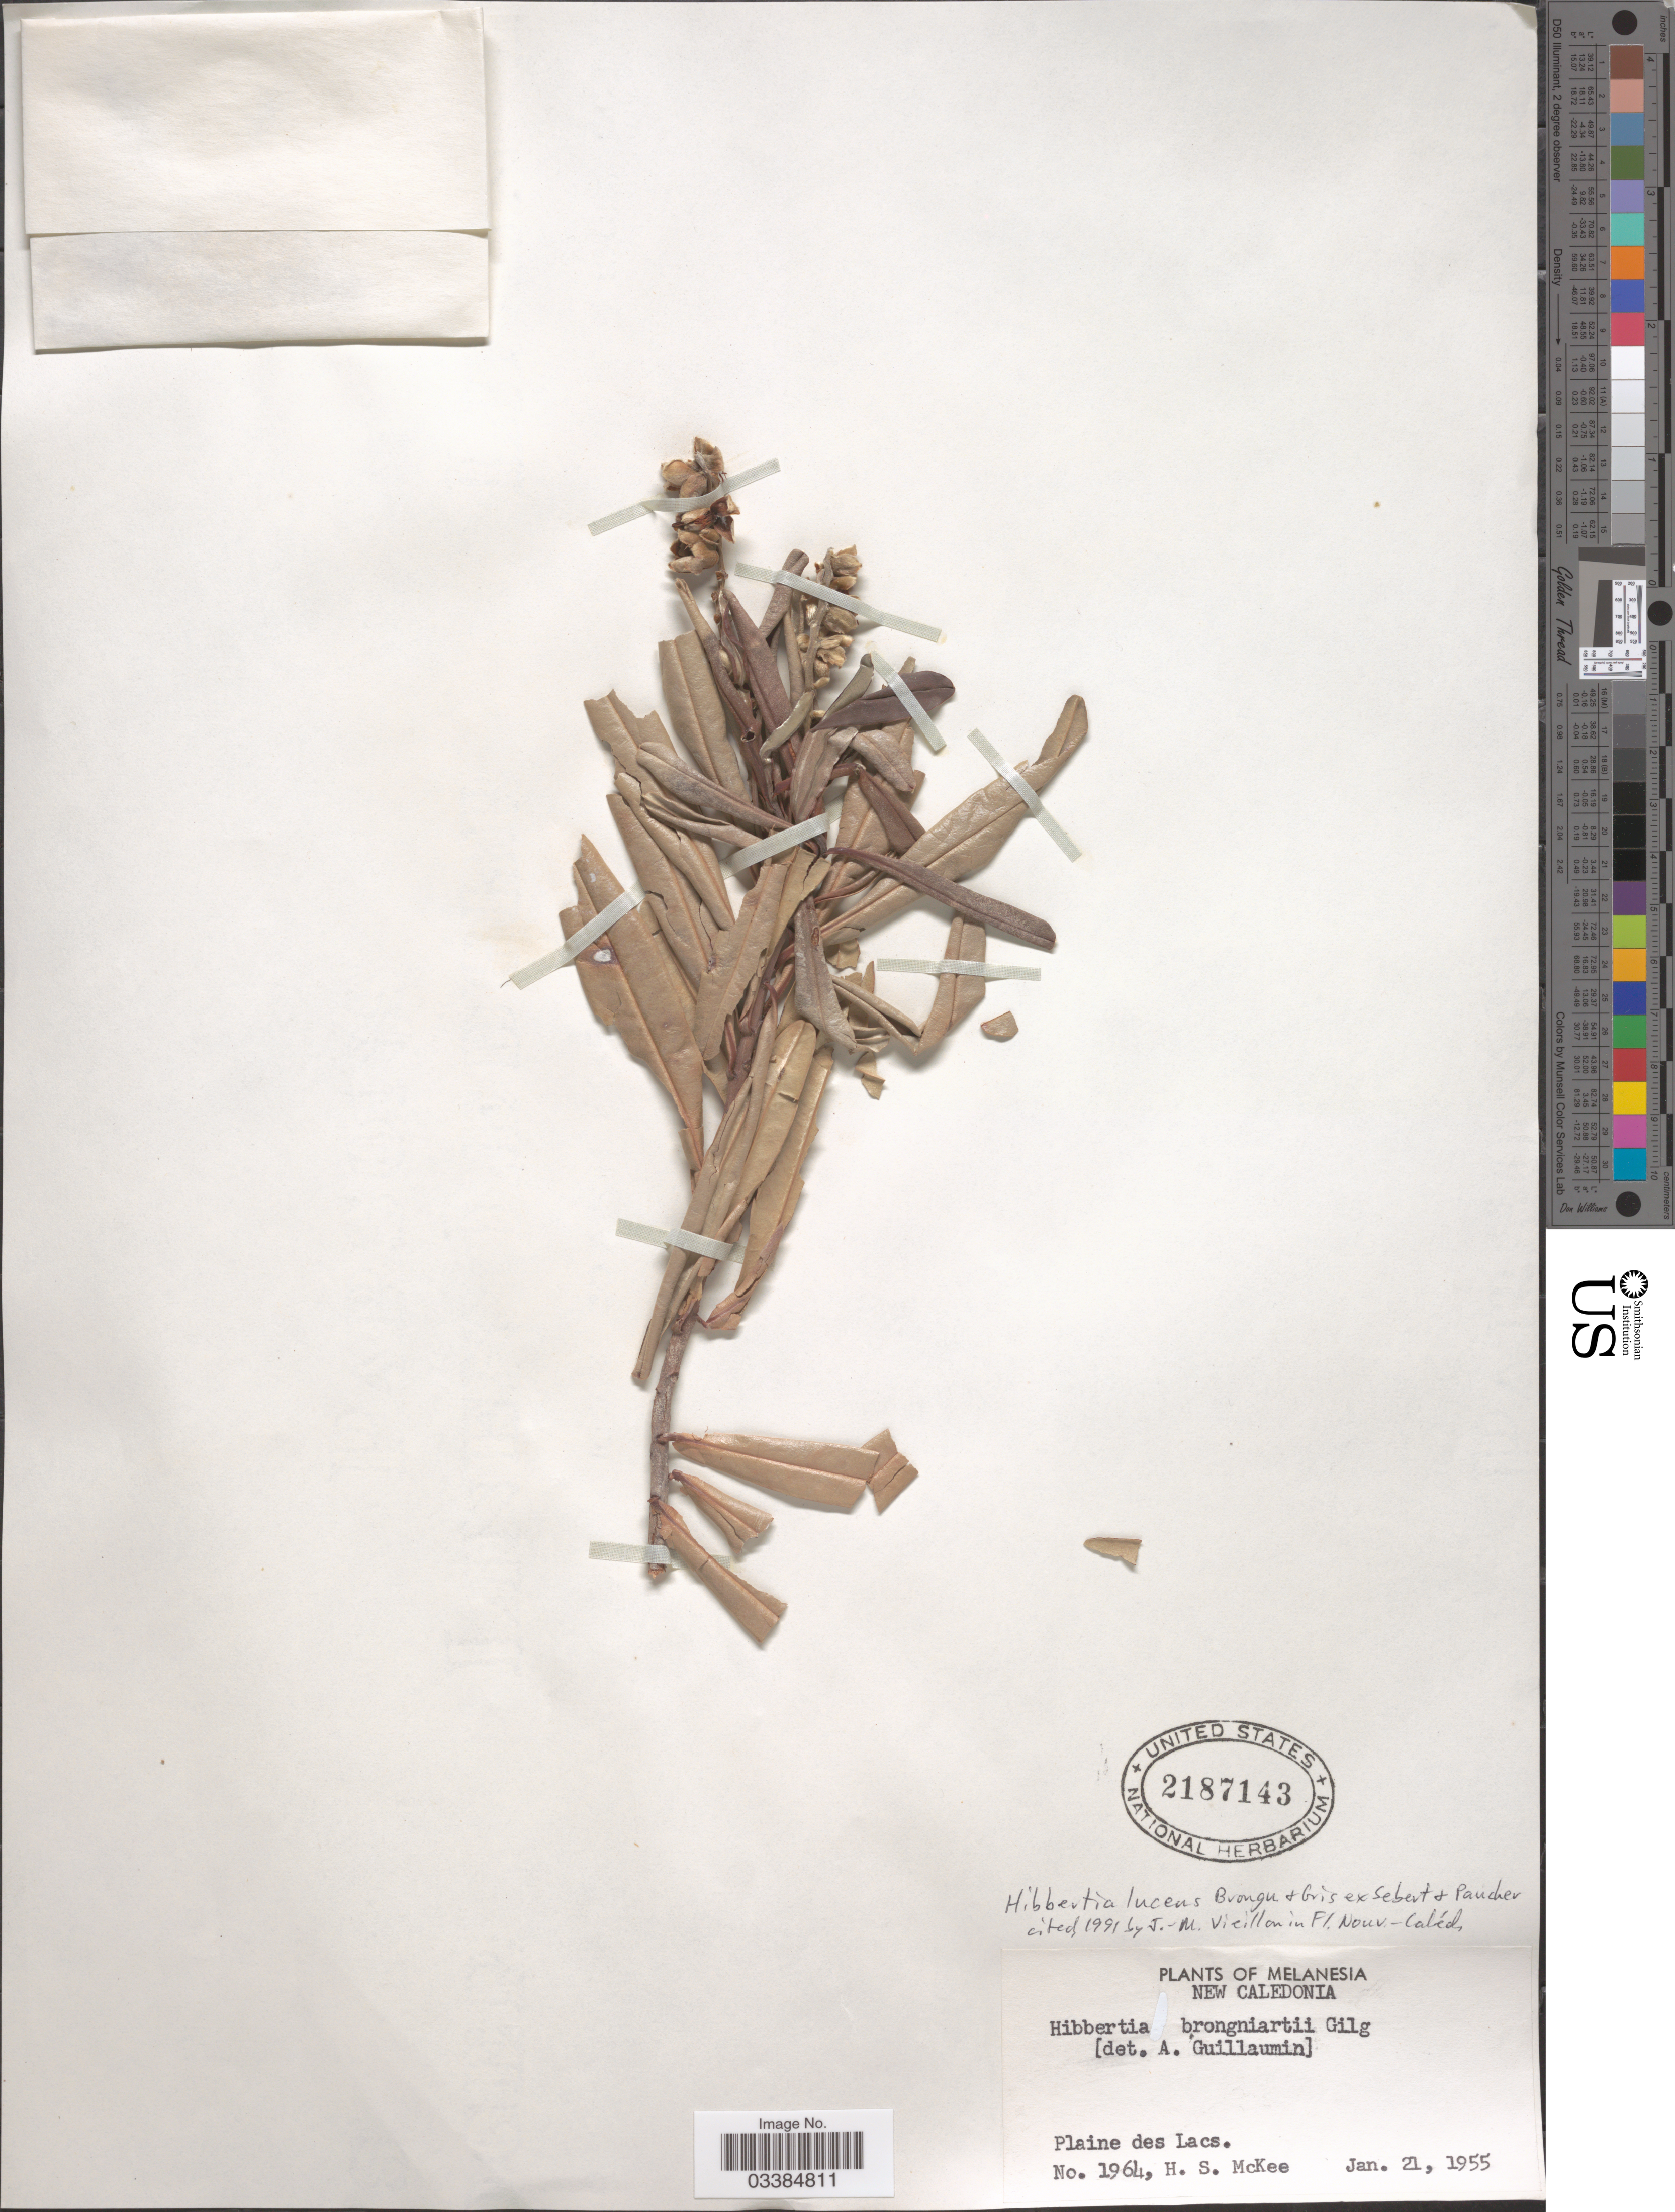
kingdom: Plantae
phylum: Tracheophyta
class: Magnoliopsida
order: Dilleniales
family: Dilleniaceae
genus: Hibbertia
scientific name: Hibbertia lucens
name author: Brongn. & Gris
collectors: H. S. McKee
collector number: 1964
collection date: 1955-01-21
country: New Caledonia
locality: Melanesia. Plaine des Lacs.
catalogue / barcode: US 2187143